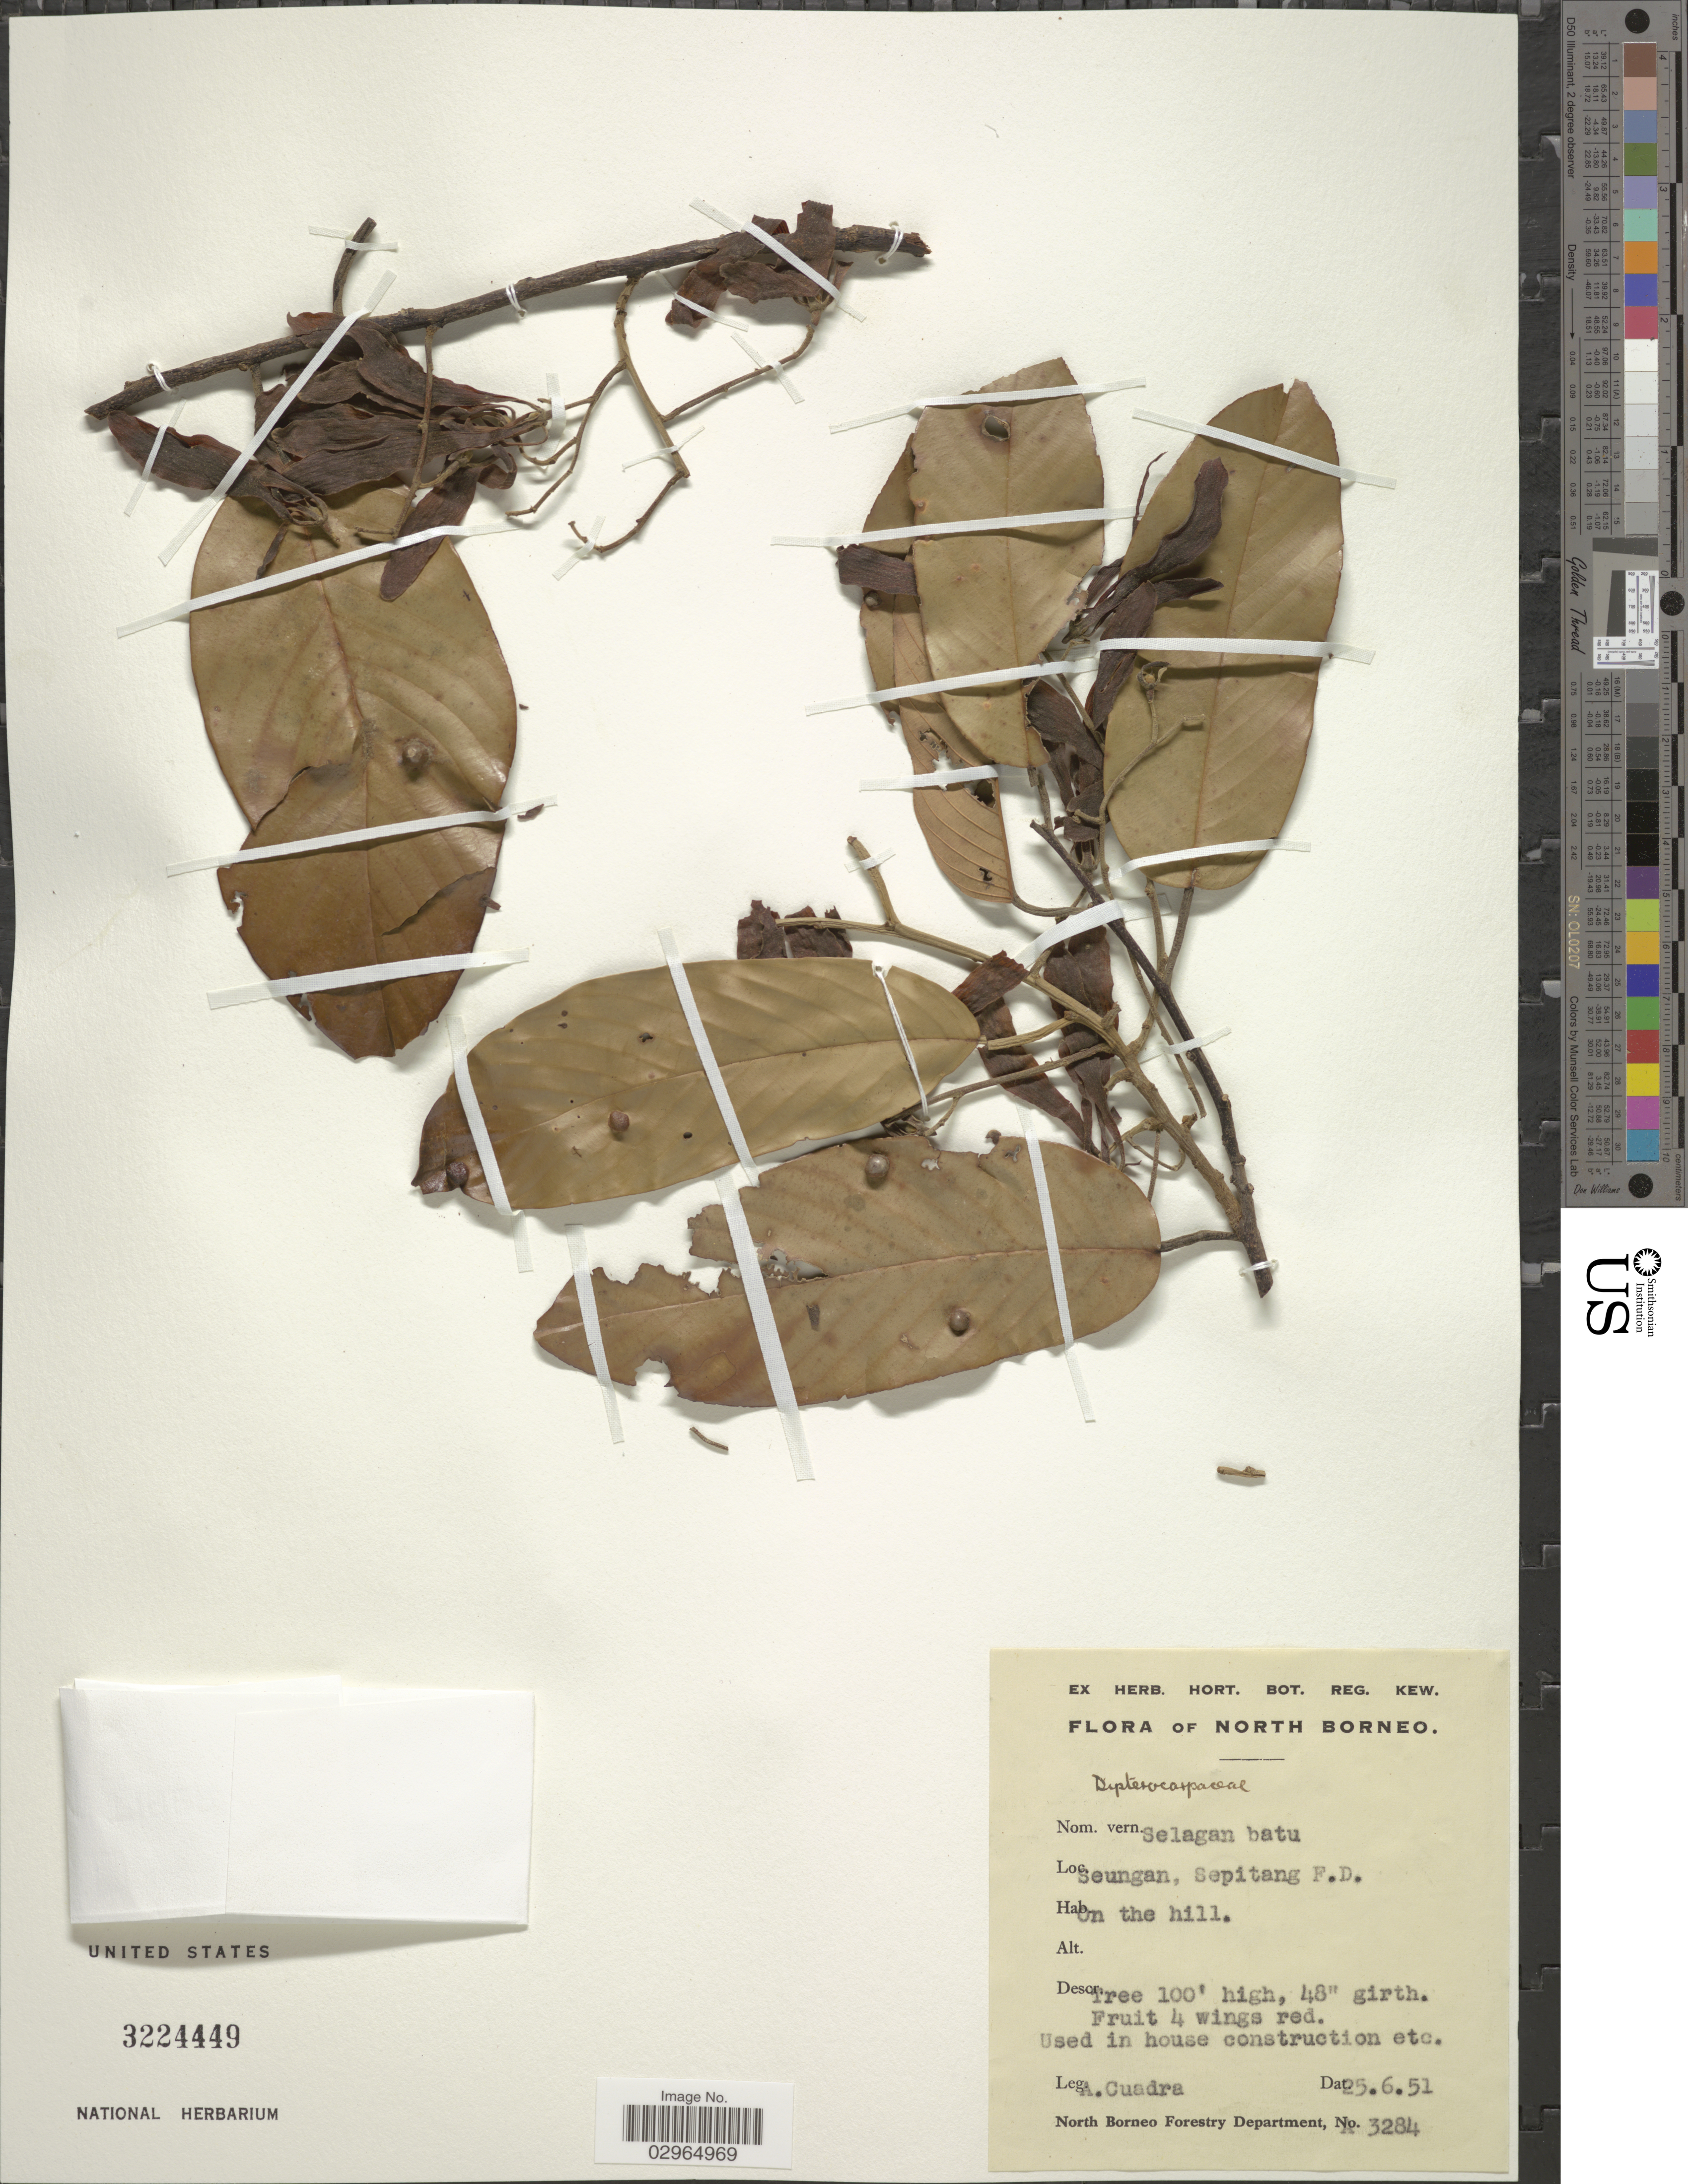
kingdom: Plantae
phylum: Tracheophyta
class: Magnoliopsida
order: Malvales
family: Dipterocarpaceae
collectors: A. Cuadra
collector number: A 3284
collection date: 1951-06-25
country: Malaysia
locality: North Borneo. Seungan, Sepitang F.D.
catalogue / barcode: US 3224449